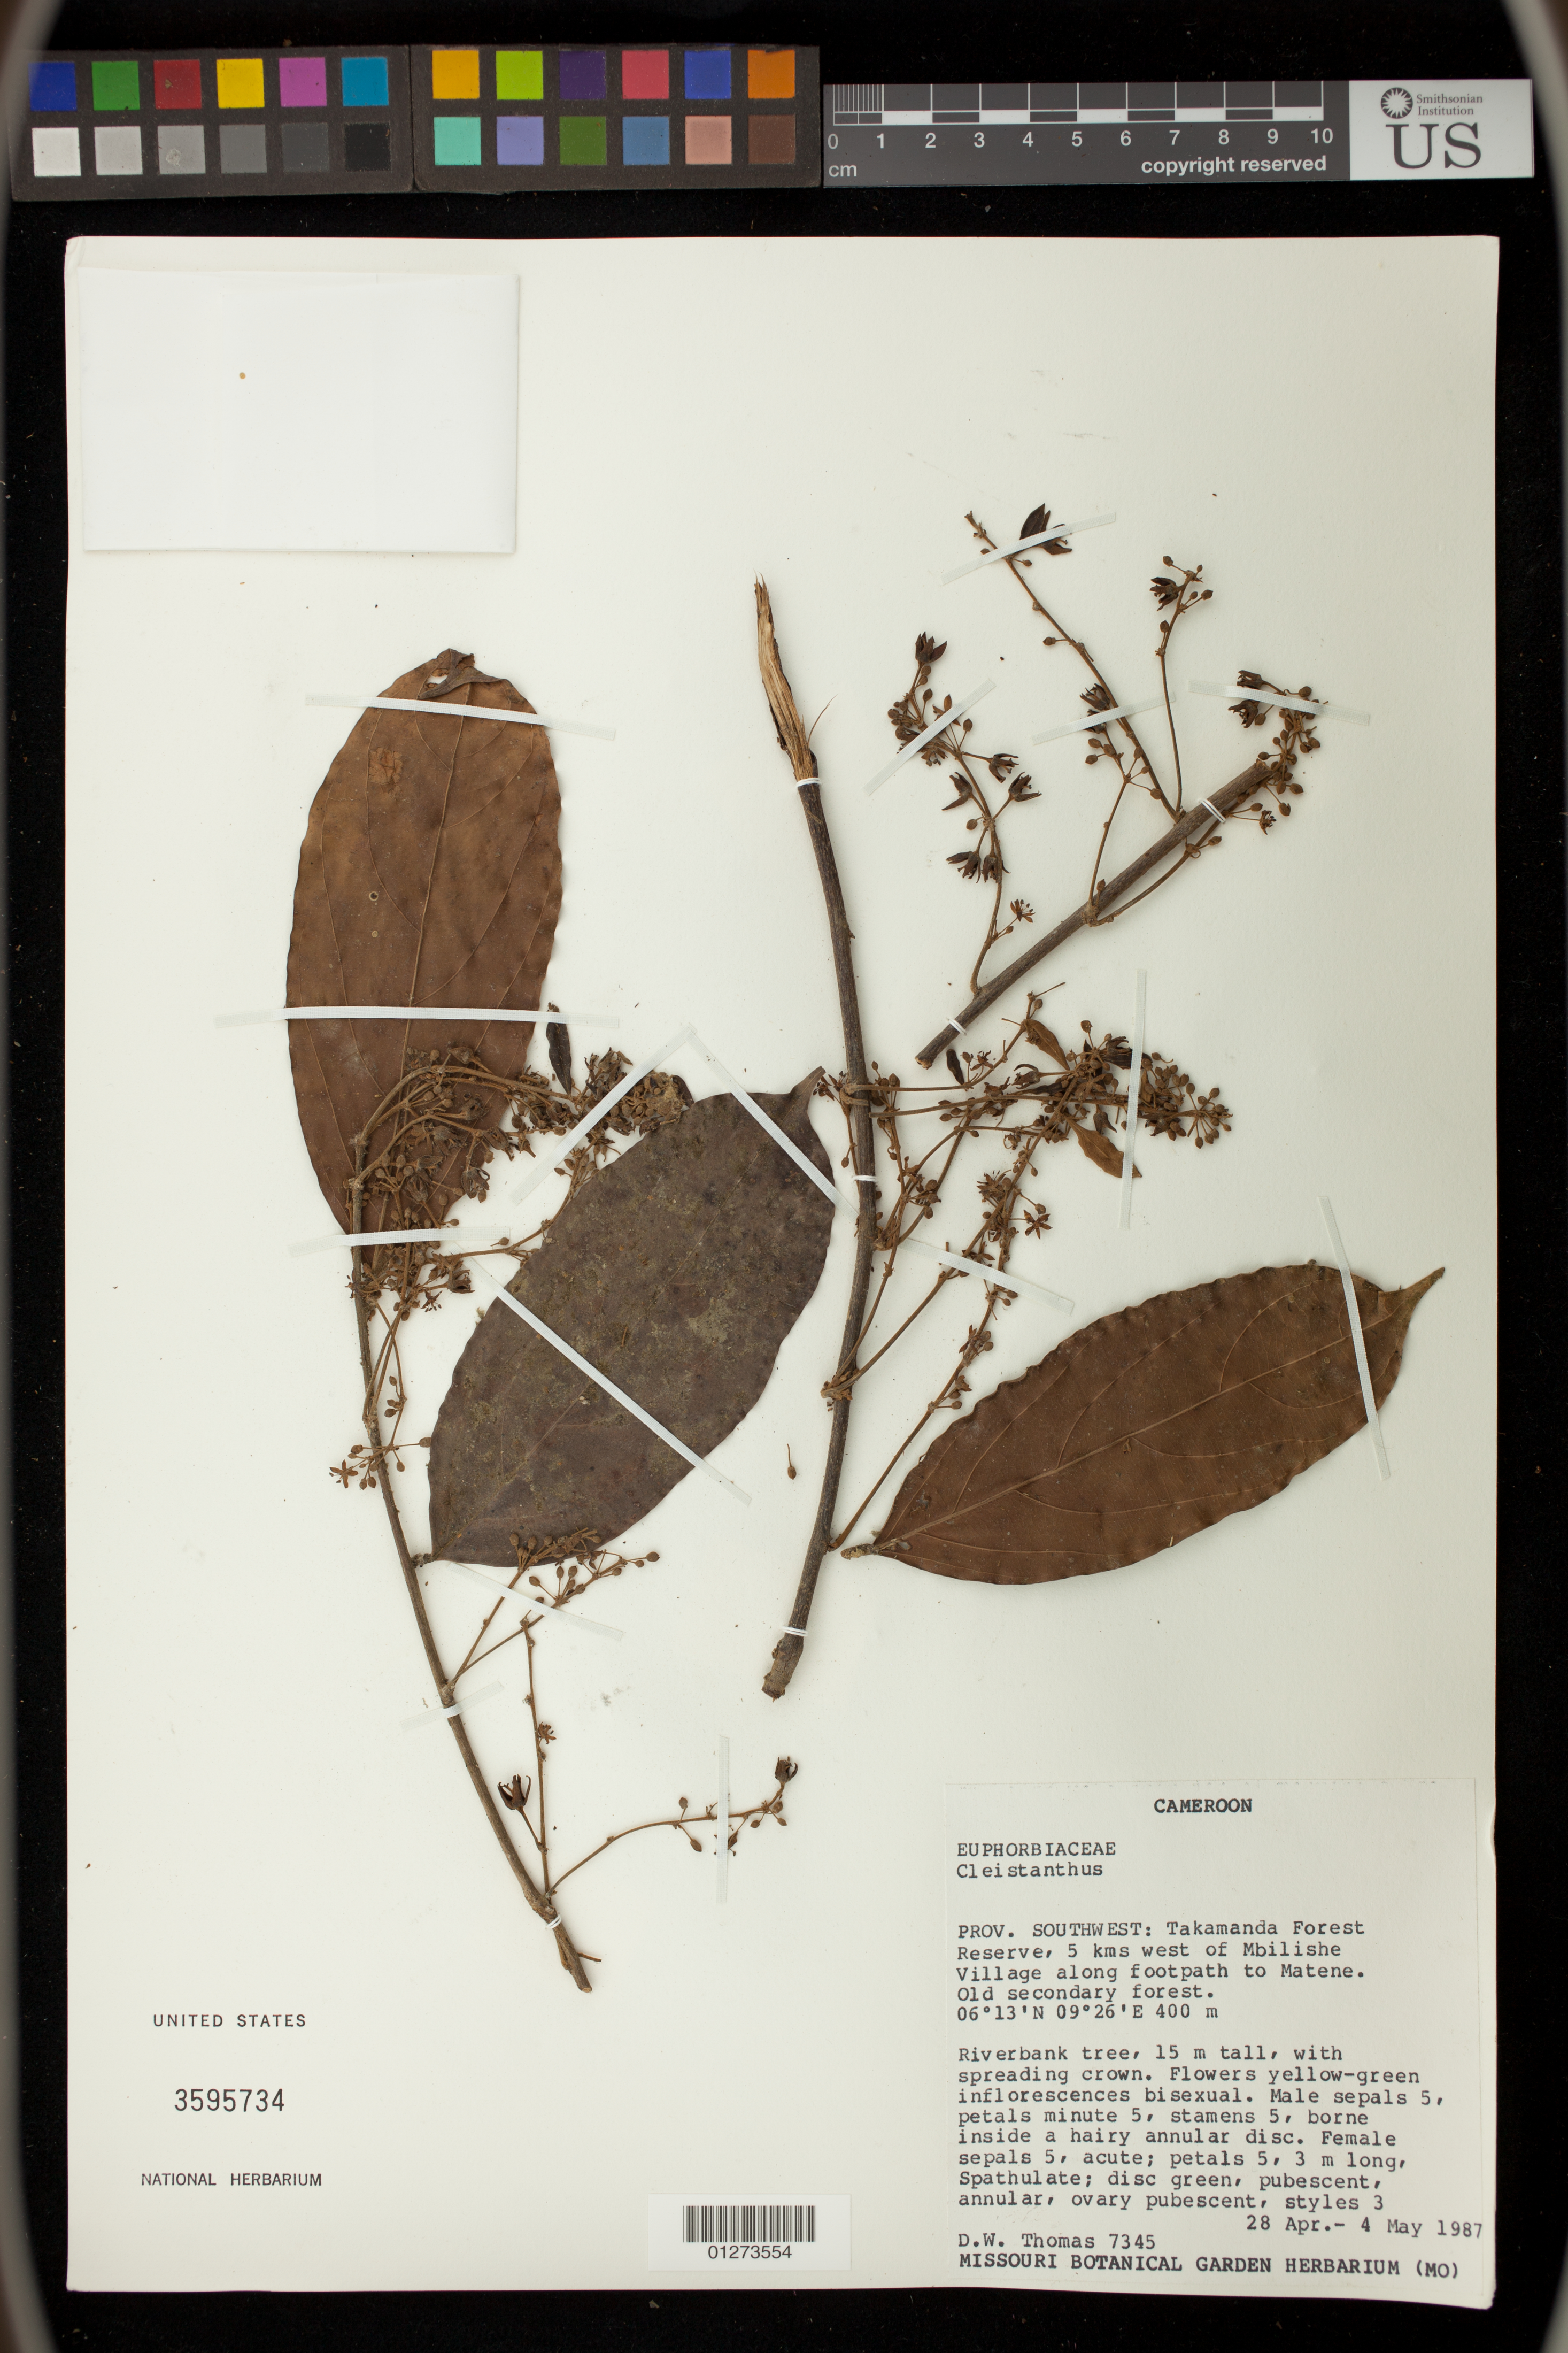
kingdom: Plantae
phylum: Tracheophyta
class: Magnoliopsida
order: Malpighiales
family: Phyllanthaceae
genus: Cleistanthus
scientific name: Cleistanthus sp.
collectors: D. W. Thomas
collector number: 7345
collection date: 1987-04-28/1987-05-04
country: Cameroon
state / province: Sud-Ouest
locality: Takamanda Forest Reserve, 5 kms west of Mbilishe Village along footpath to matene.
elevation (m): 400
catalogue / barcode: US 3595734